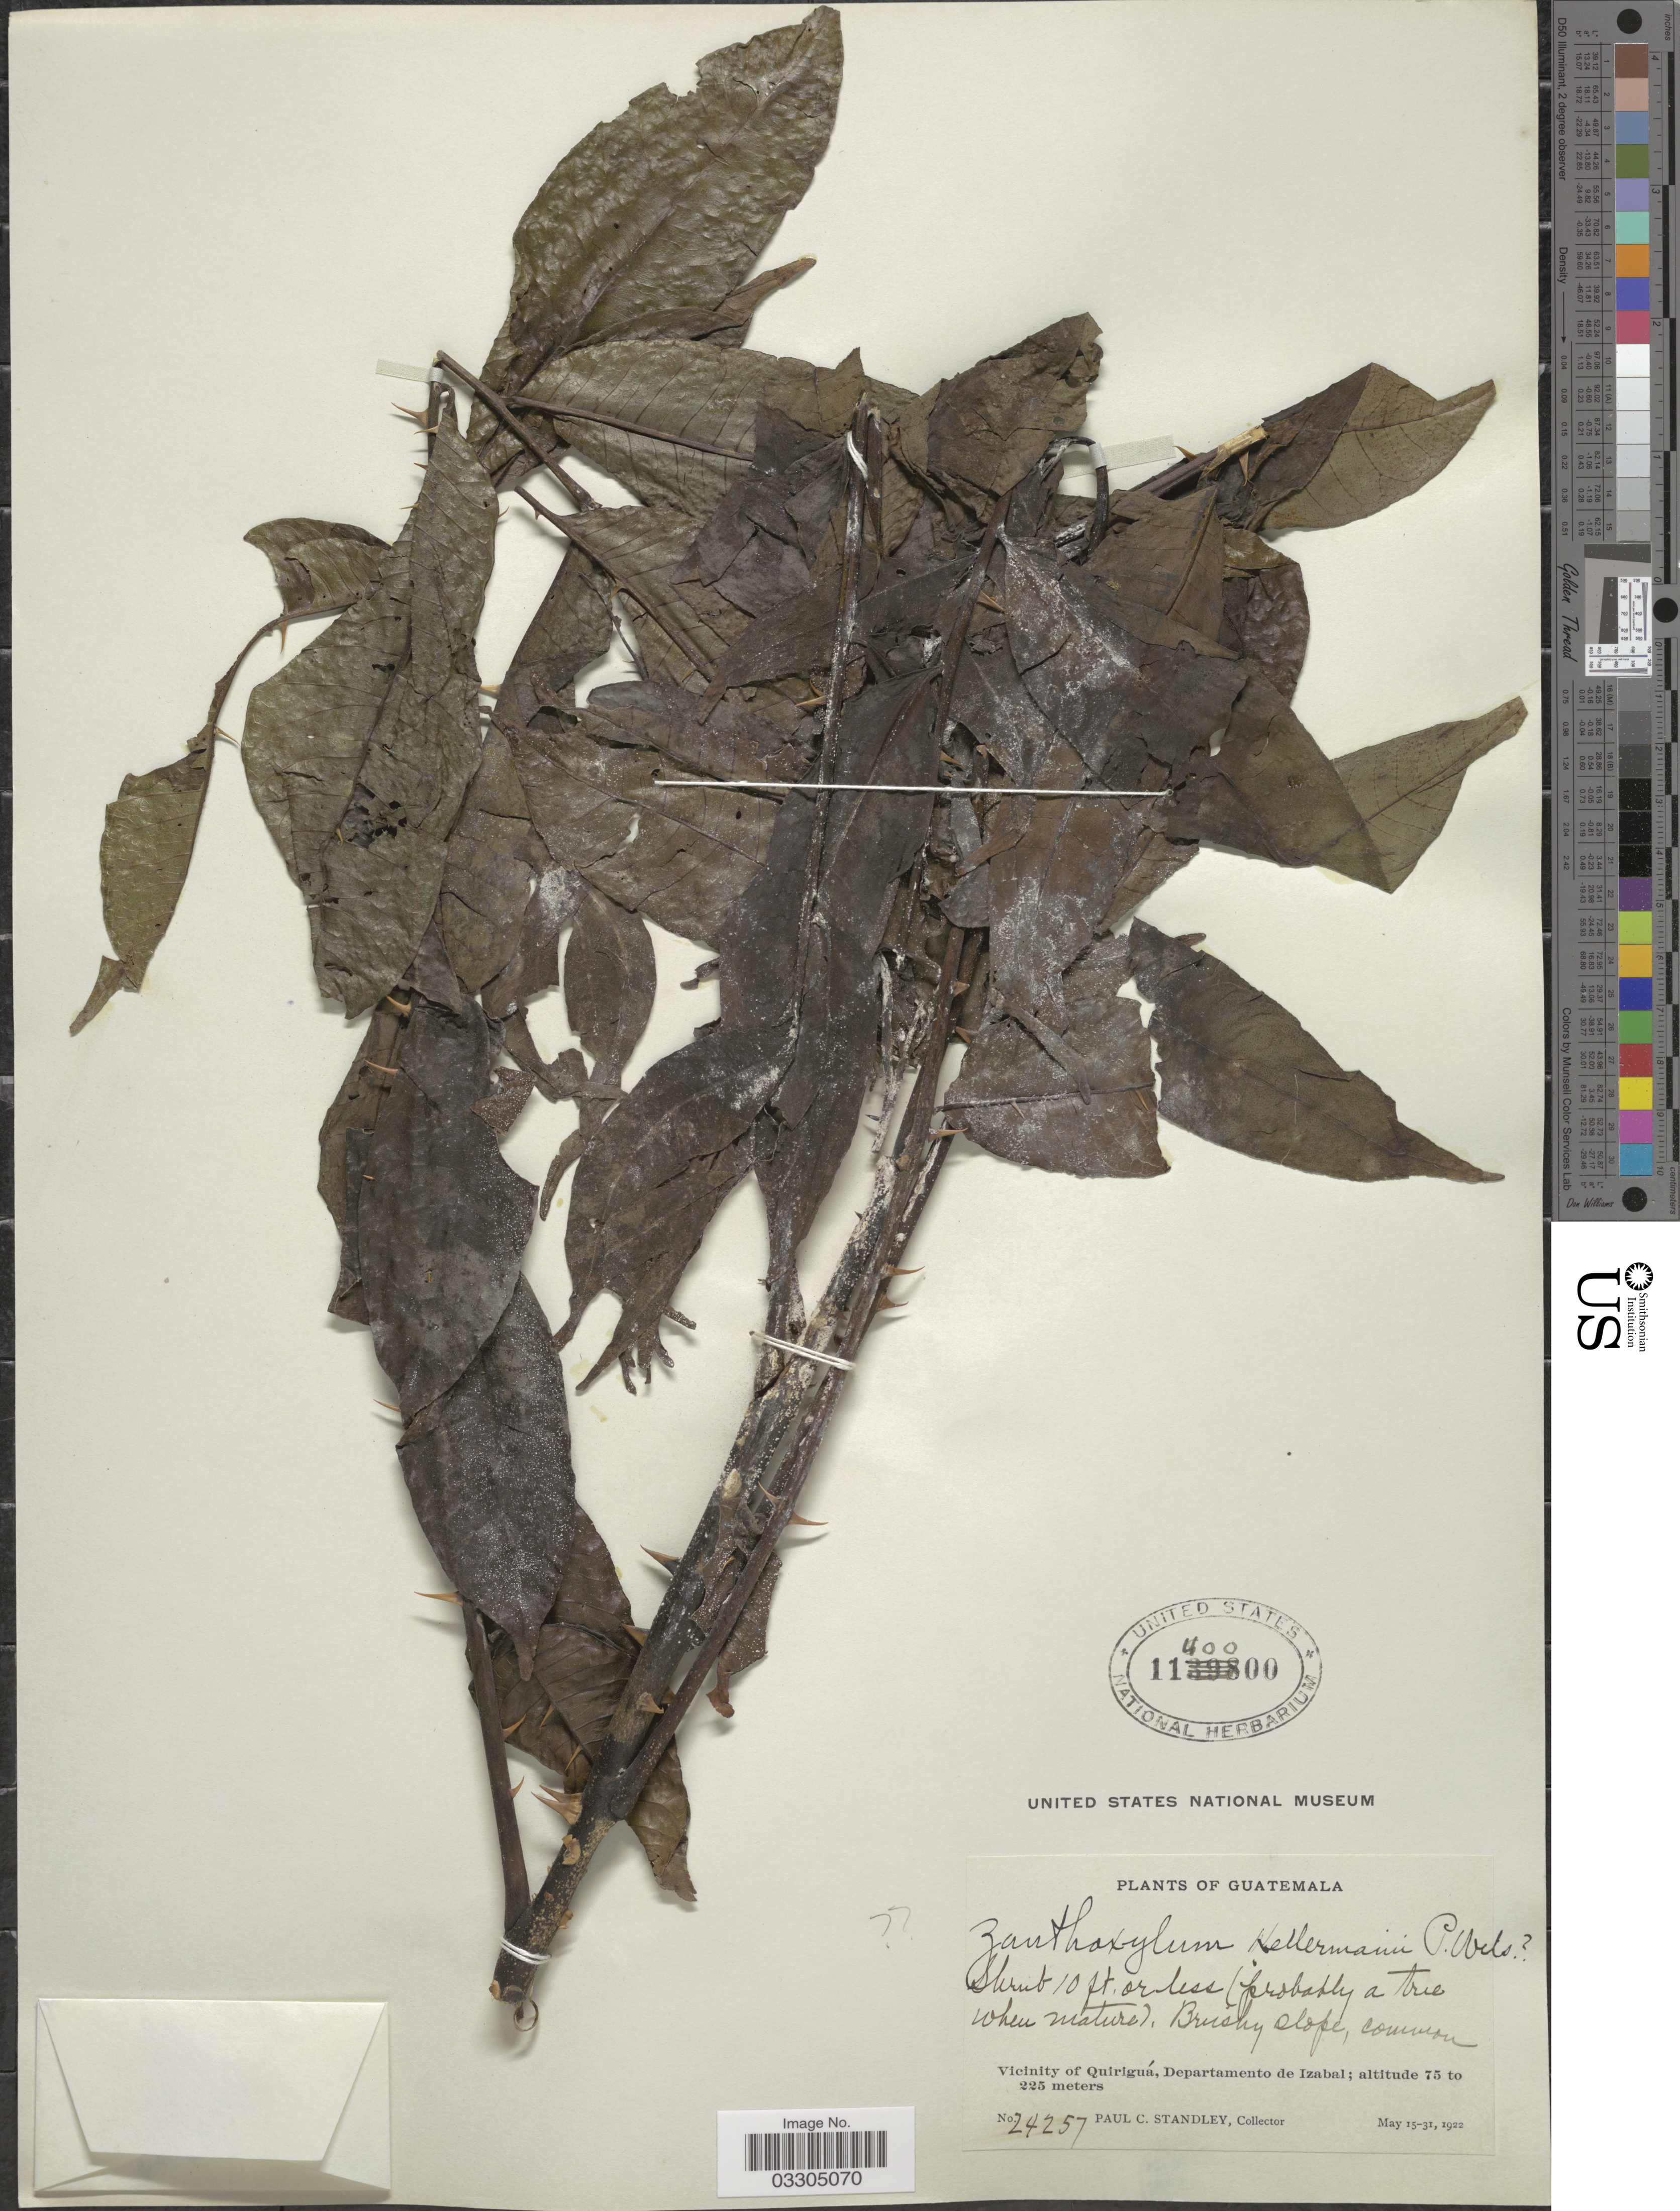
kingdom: Plantae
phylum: Tracheophyta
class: Magnoliopsida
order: Sapindales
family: Rutaceae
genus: Zanthoxylum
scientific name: Zanthoxylum kellermanii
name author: P. Wilson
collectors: P. C. Standley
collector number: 24257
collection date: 1922-05-15/1922-05-31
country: Guatemala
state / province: Izabal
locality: Vicinity of Quiriguá, Departamento de Izabal.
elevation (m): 75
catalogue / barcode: US 1140000